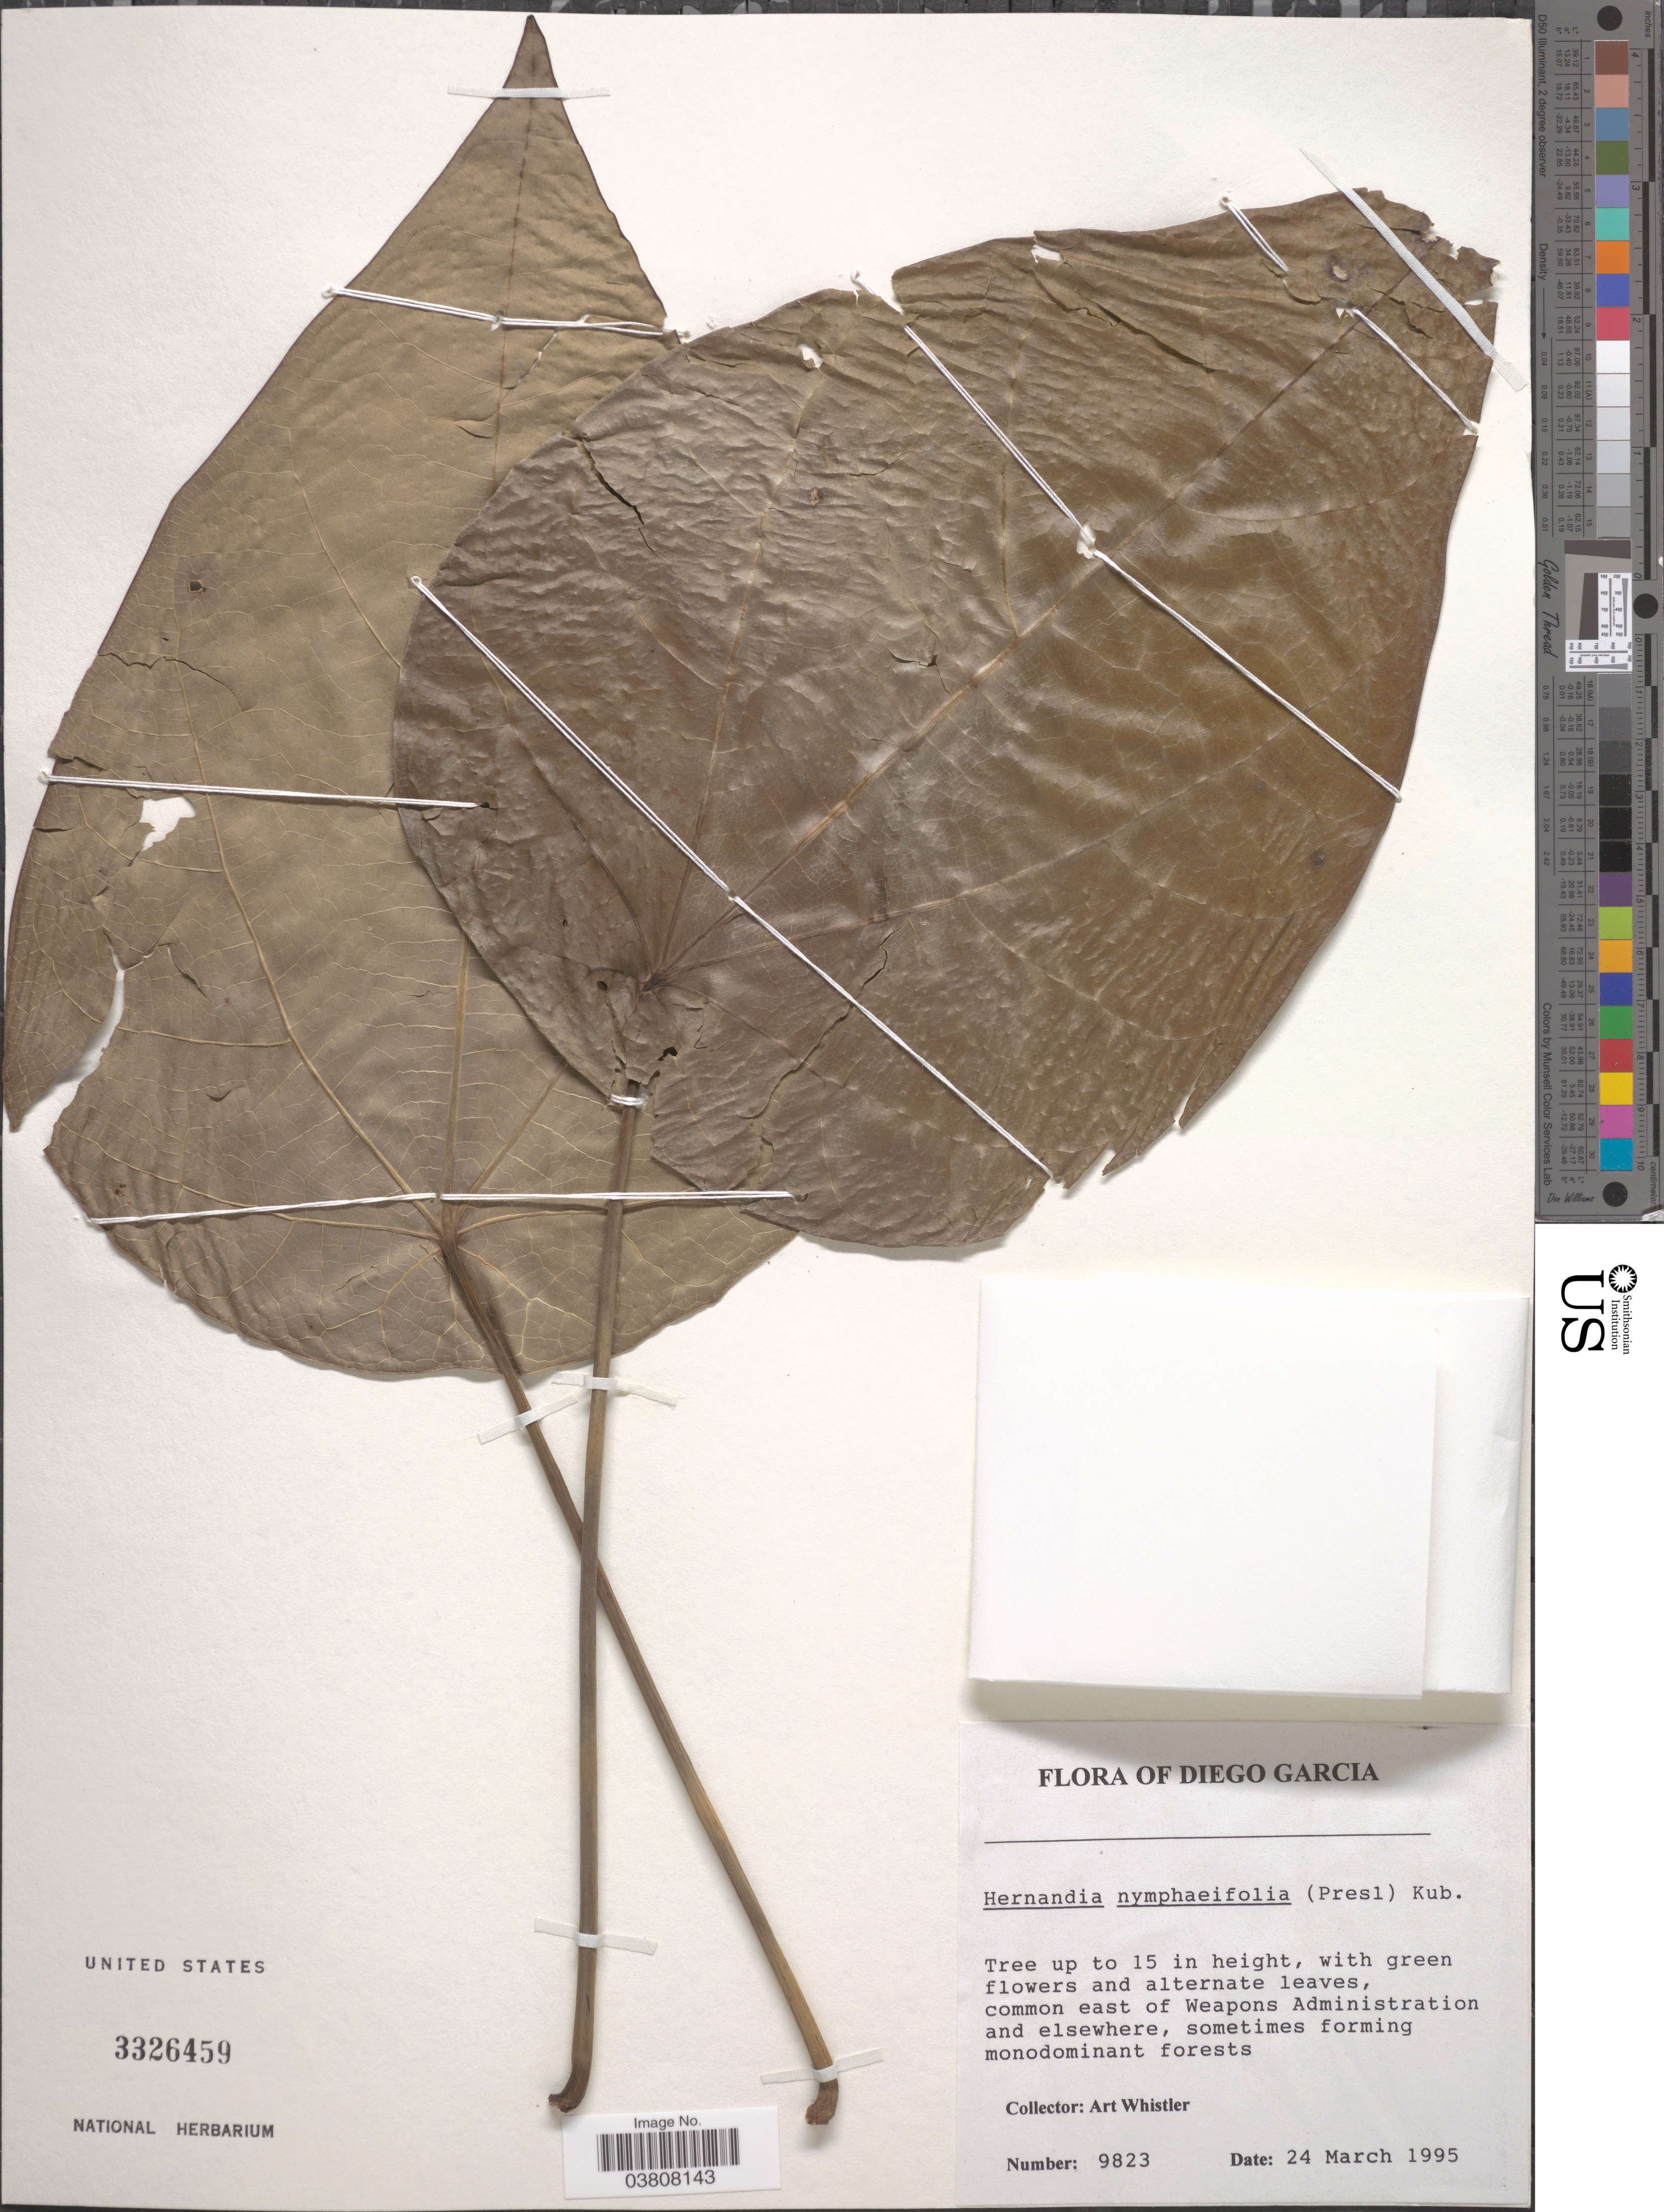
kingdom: Plantae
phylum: Tracheophyta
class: Magnoliopsida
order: Laurales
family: Hernandiaceae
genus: Hernandia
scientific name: Hernandia nymphaeifolia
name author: (C. Presl) Kubitzki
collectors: A. Whistler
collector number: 9823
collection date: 1995-03-24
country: British Indian Ocean Territory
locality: Diego Garcia. East of Weapons Administration and elsewhere.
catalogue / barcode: US 3326459